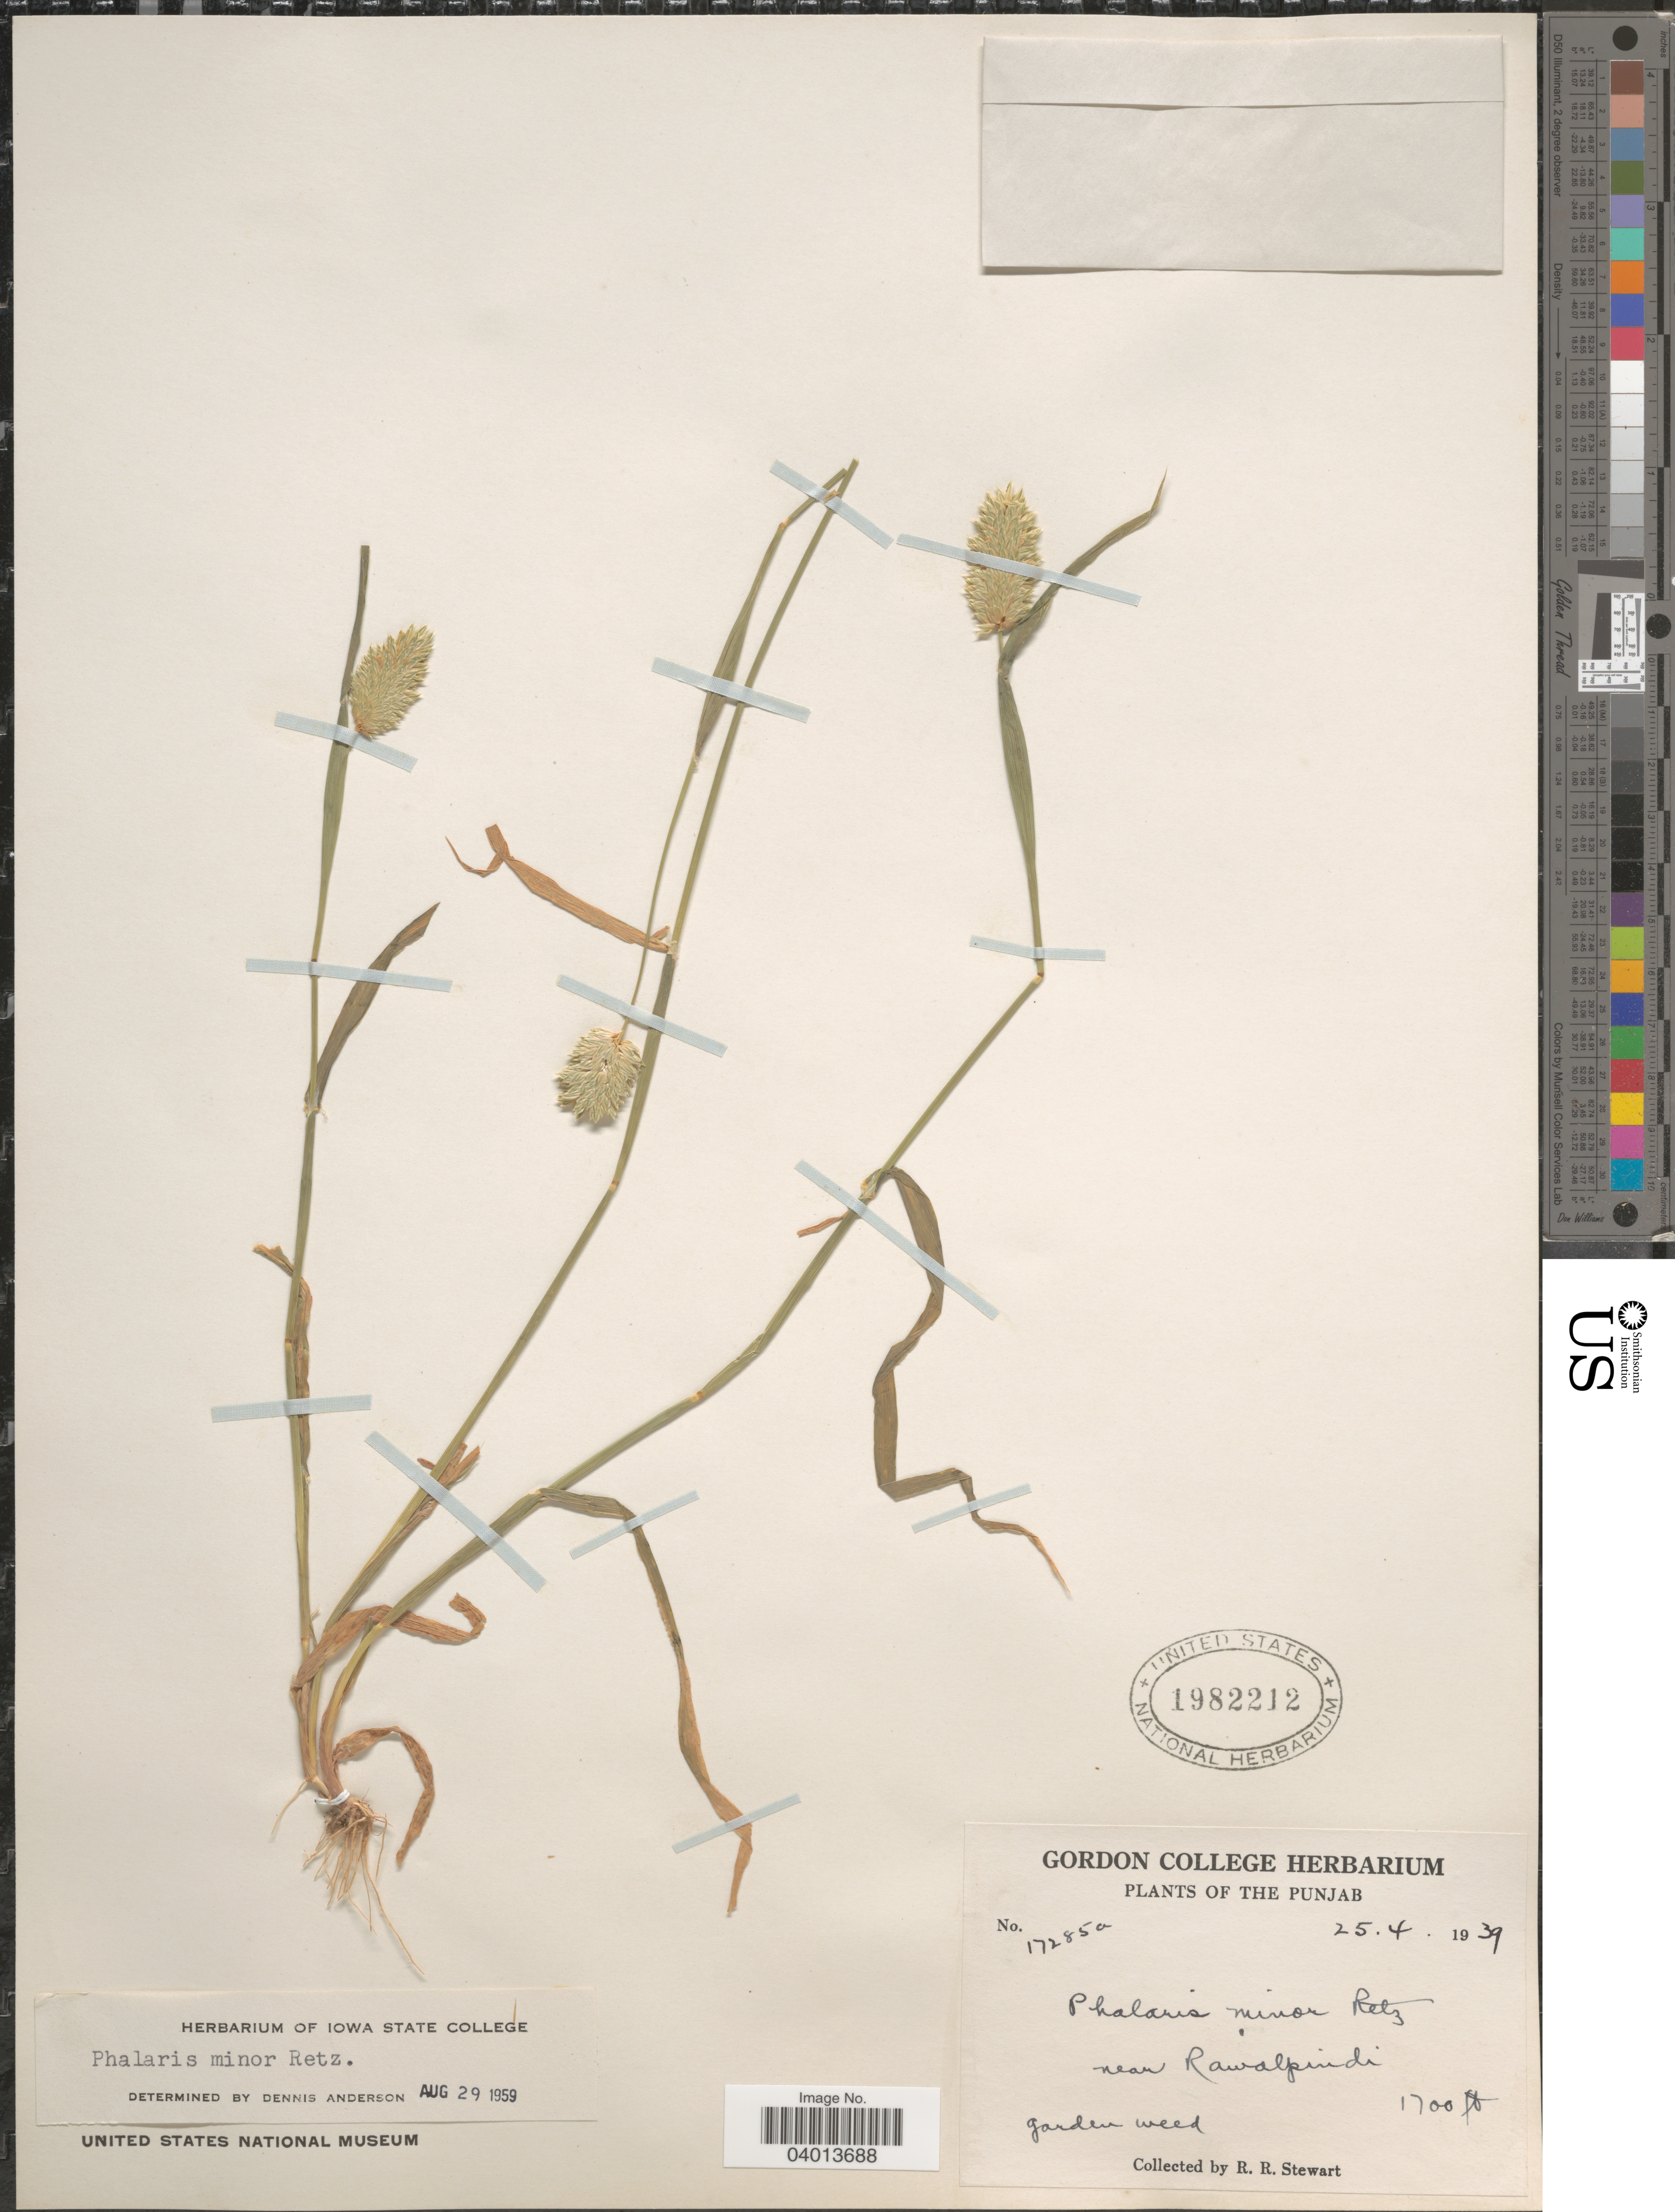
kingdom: Plantae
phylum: Tracheophyta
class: Liliopsida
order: Poales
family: Poaceae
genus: Phalaris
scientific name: Phalaris minor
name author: Retz.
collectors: R. Stewart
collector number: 17285a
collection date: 1939-04-25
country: Pakistan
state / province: Punjab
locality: Minor Retz near Rawalpindi.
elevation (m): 518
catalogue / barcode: US 1982212